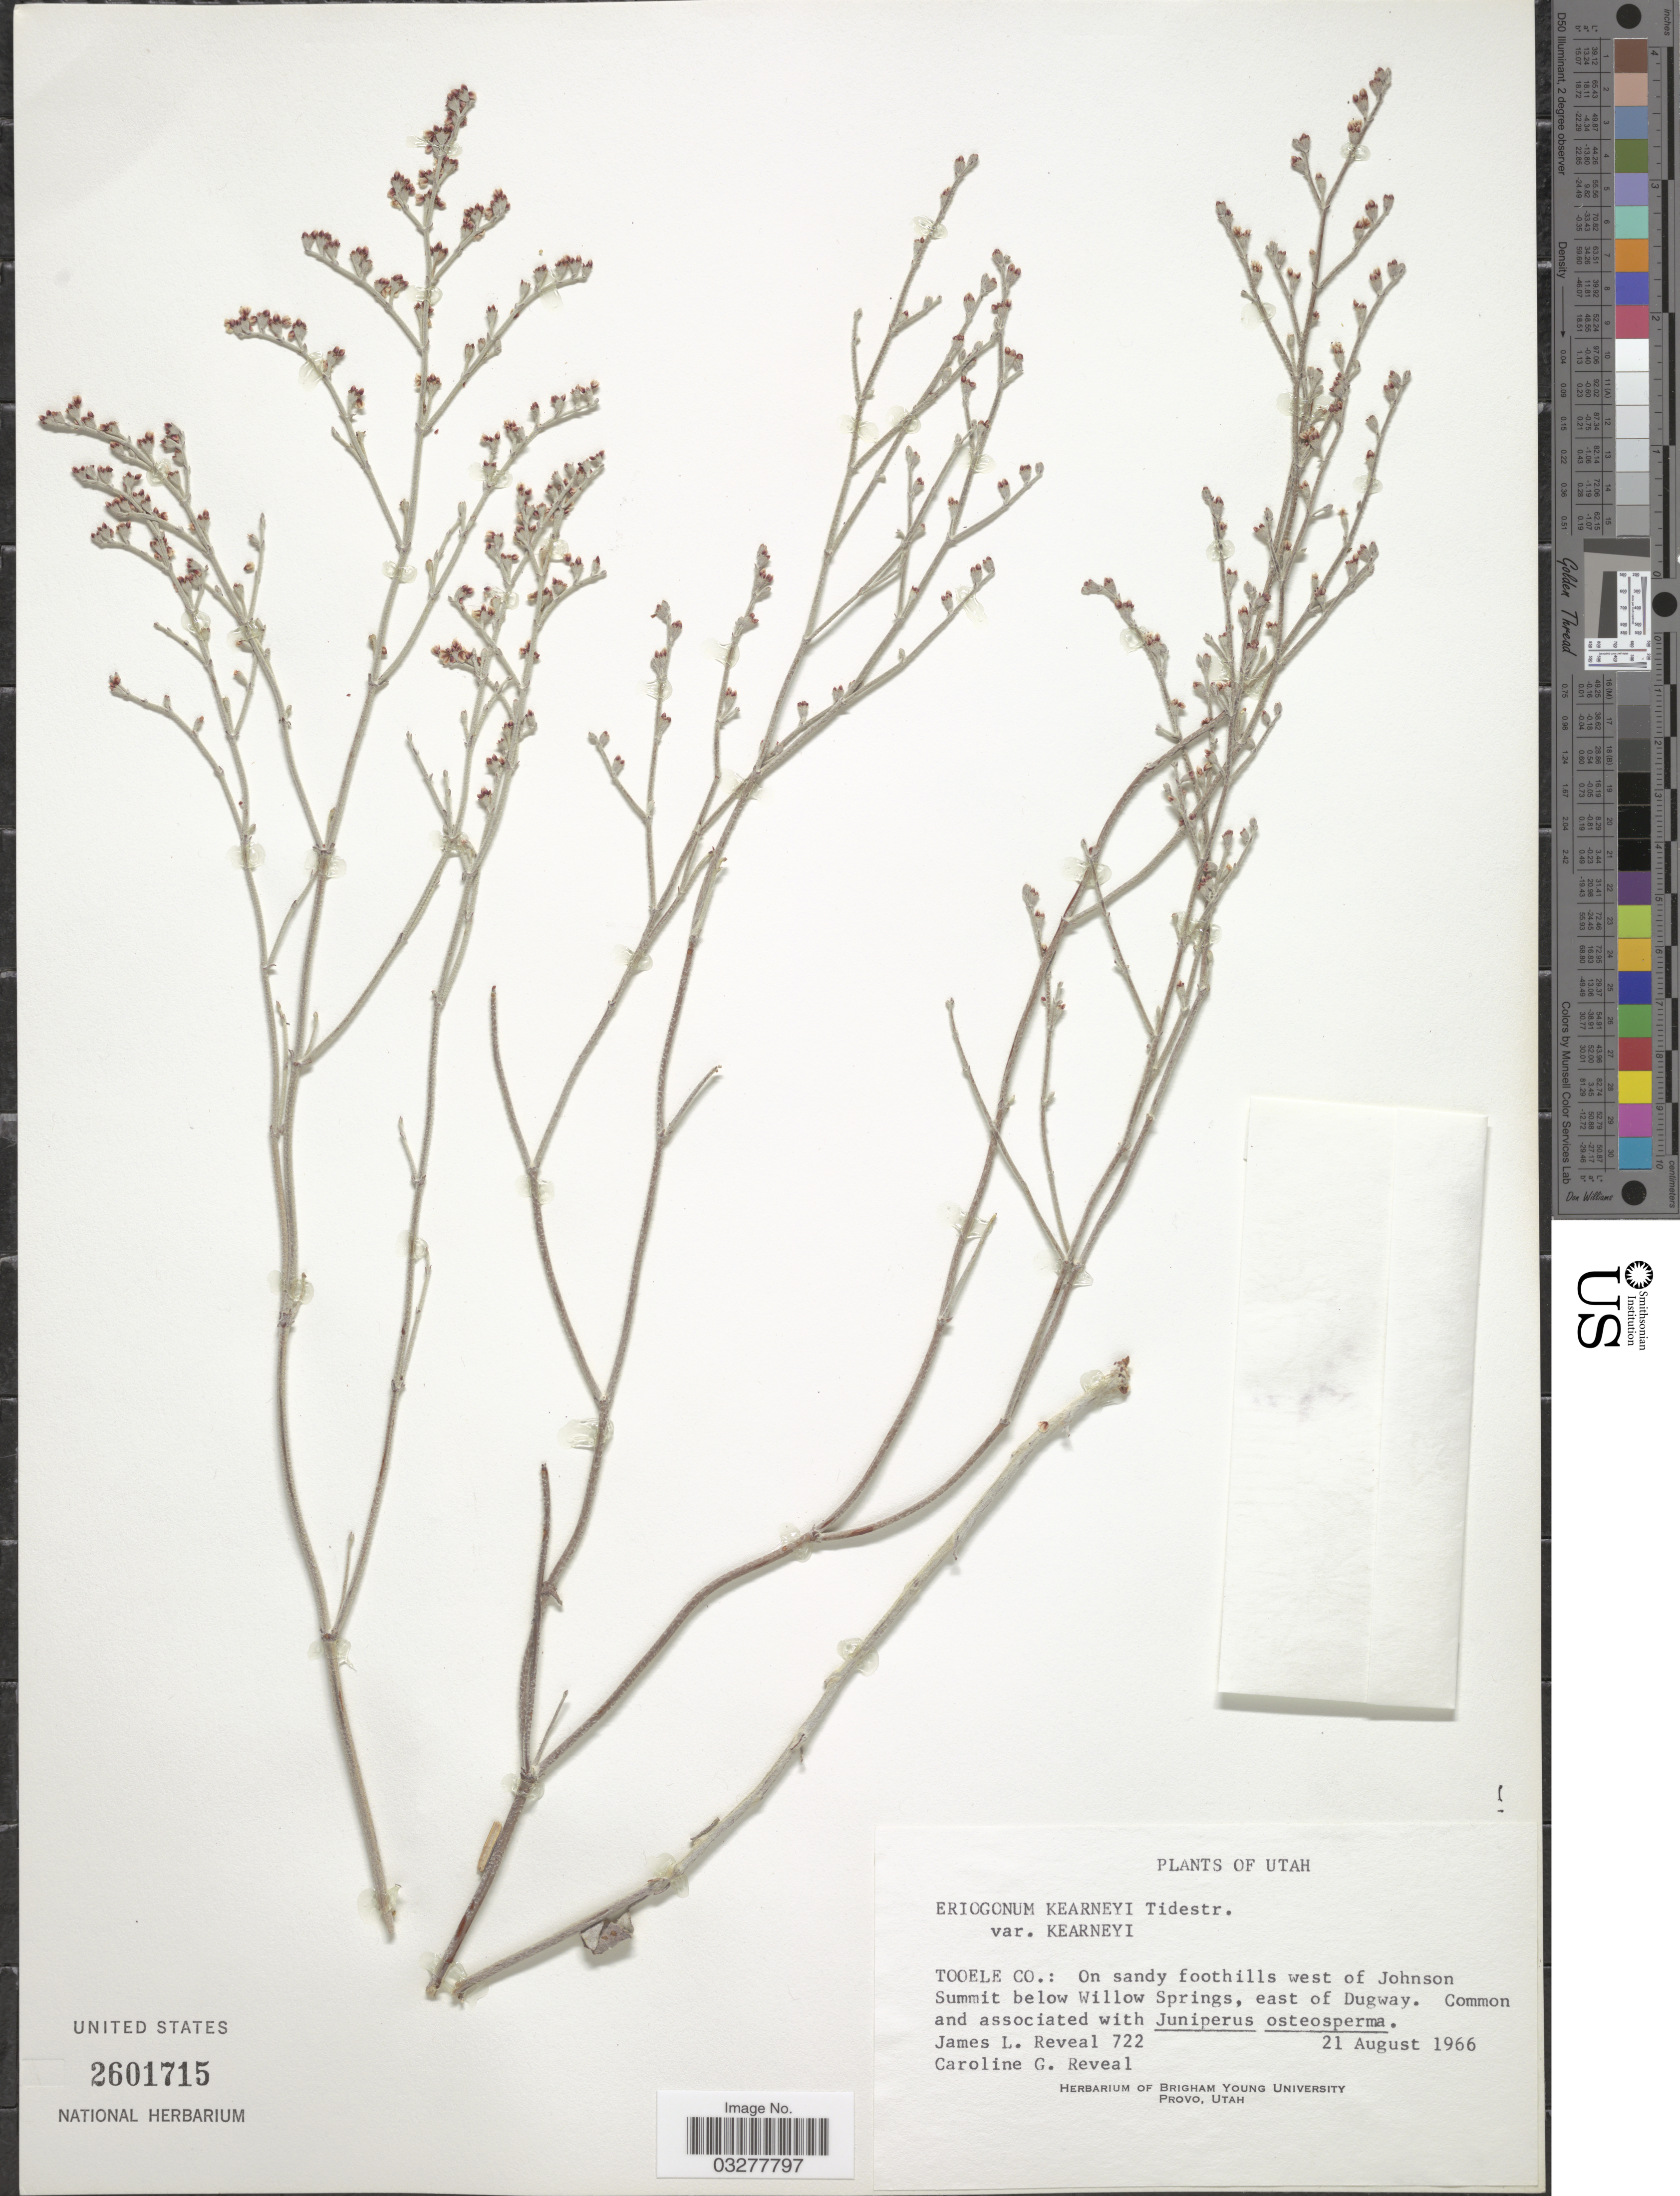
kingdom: Plantae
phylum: Tracheophyta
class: Magnoliopsida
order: Caryophyllales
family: Polygonaceae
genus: Eriogonum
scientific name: Eriogonum kearneyi var. kearneyi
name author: Tidestr.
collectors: J. L. Reveal & C. G. Reveal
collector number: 722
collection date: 1966-08-21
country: United States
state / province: Utah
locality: Tooele Co.: On sandy foothills west of Johnson Summit below Willow Springs, east of Dugway.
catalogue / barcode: US 2601715